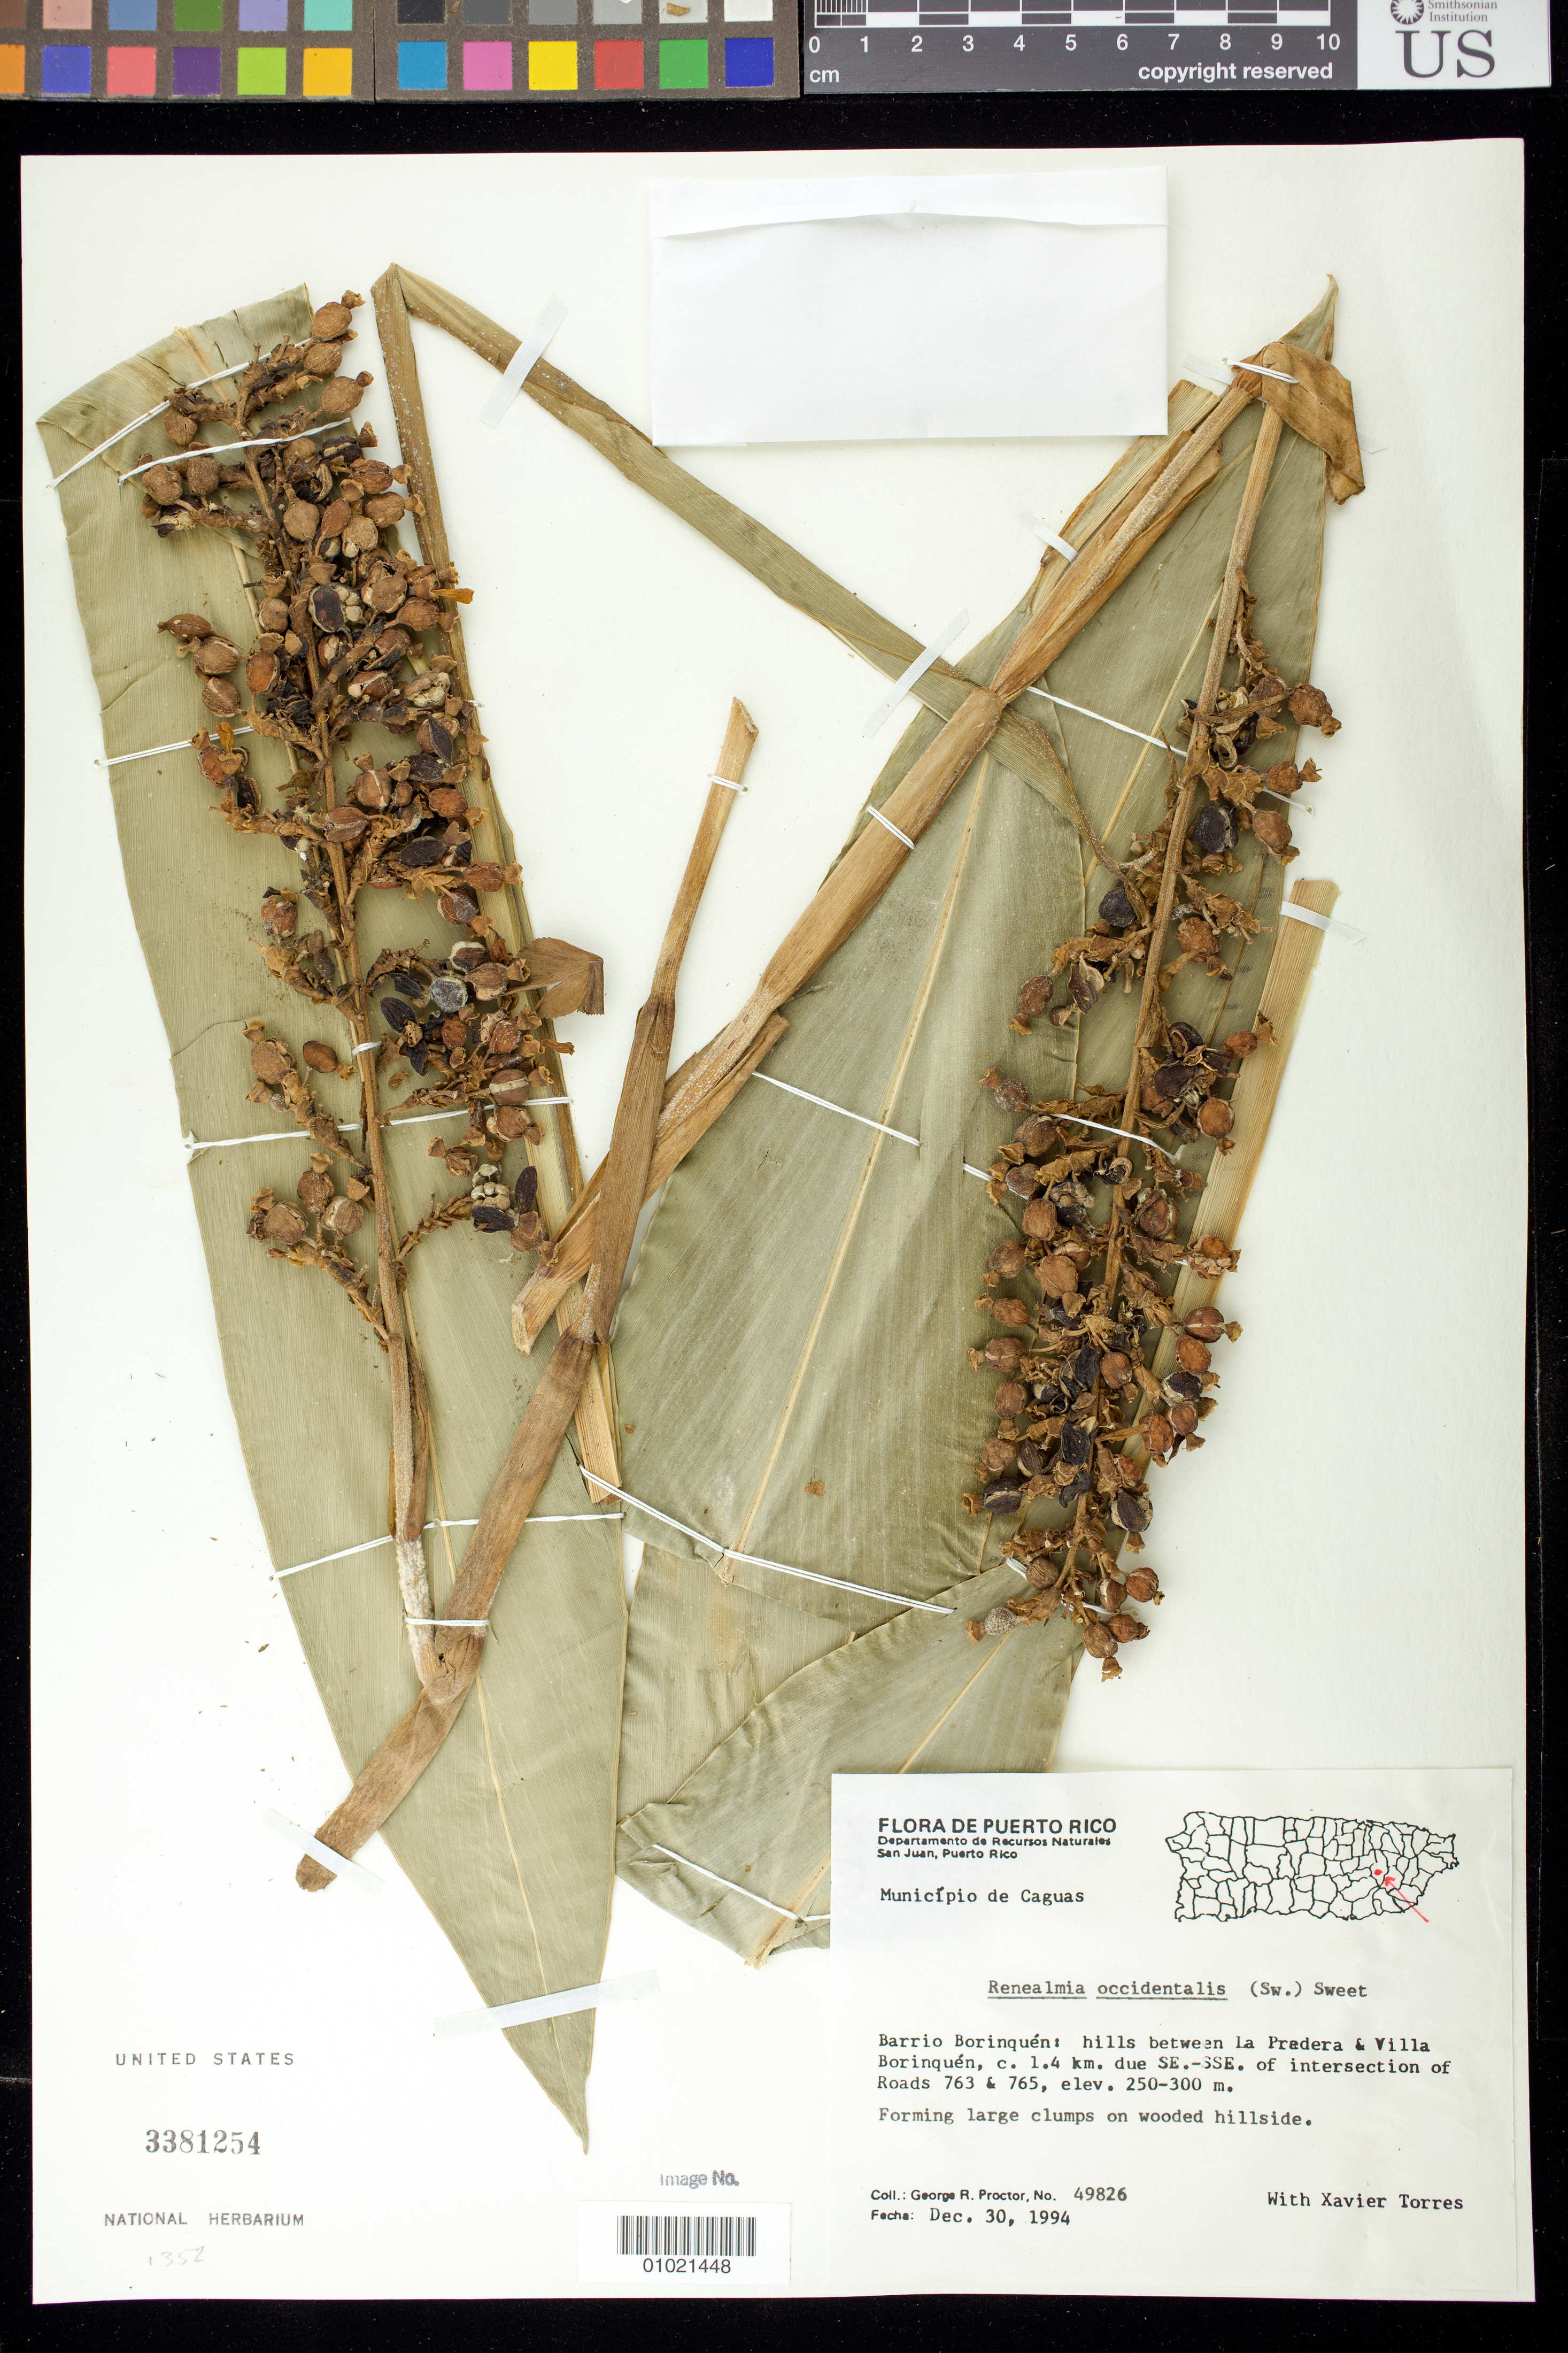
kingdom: Plantae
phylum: Tracheophyta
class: Liliopsida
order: Zingiberales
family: Zingiberaceae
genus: Renealmia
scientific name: Renealmia occidentalis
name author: (Sw.) Sweet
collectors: G. R. Proctor & X. Torres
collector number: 49826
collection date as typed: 30 Dec 1994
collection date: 1994-12-30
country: Puerto Rico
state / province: Caguas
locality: Barrio Borinquen: hills between La Pradera & Villa Borinquen, c. 1.4 km due SE SSE of intersection of roads 763 & 765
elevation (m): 250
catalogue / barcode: US 3381254